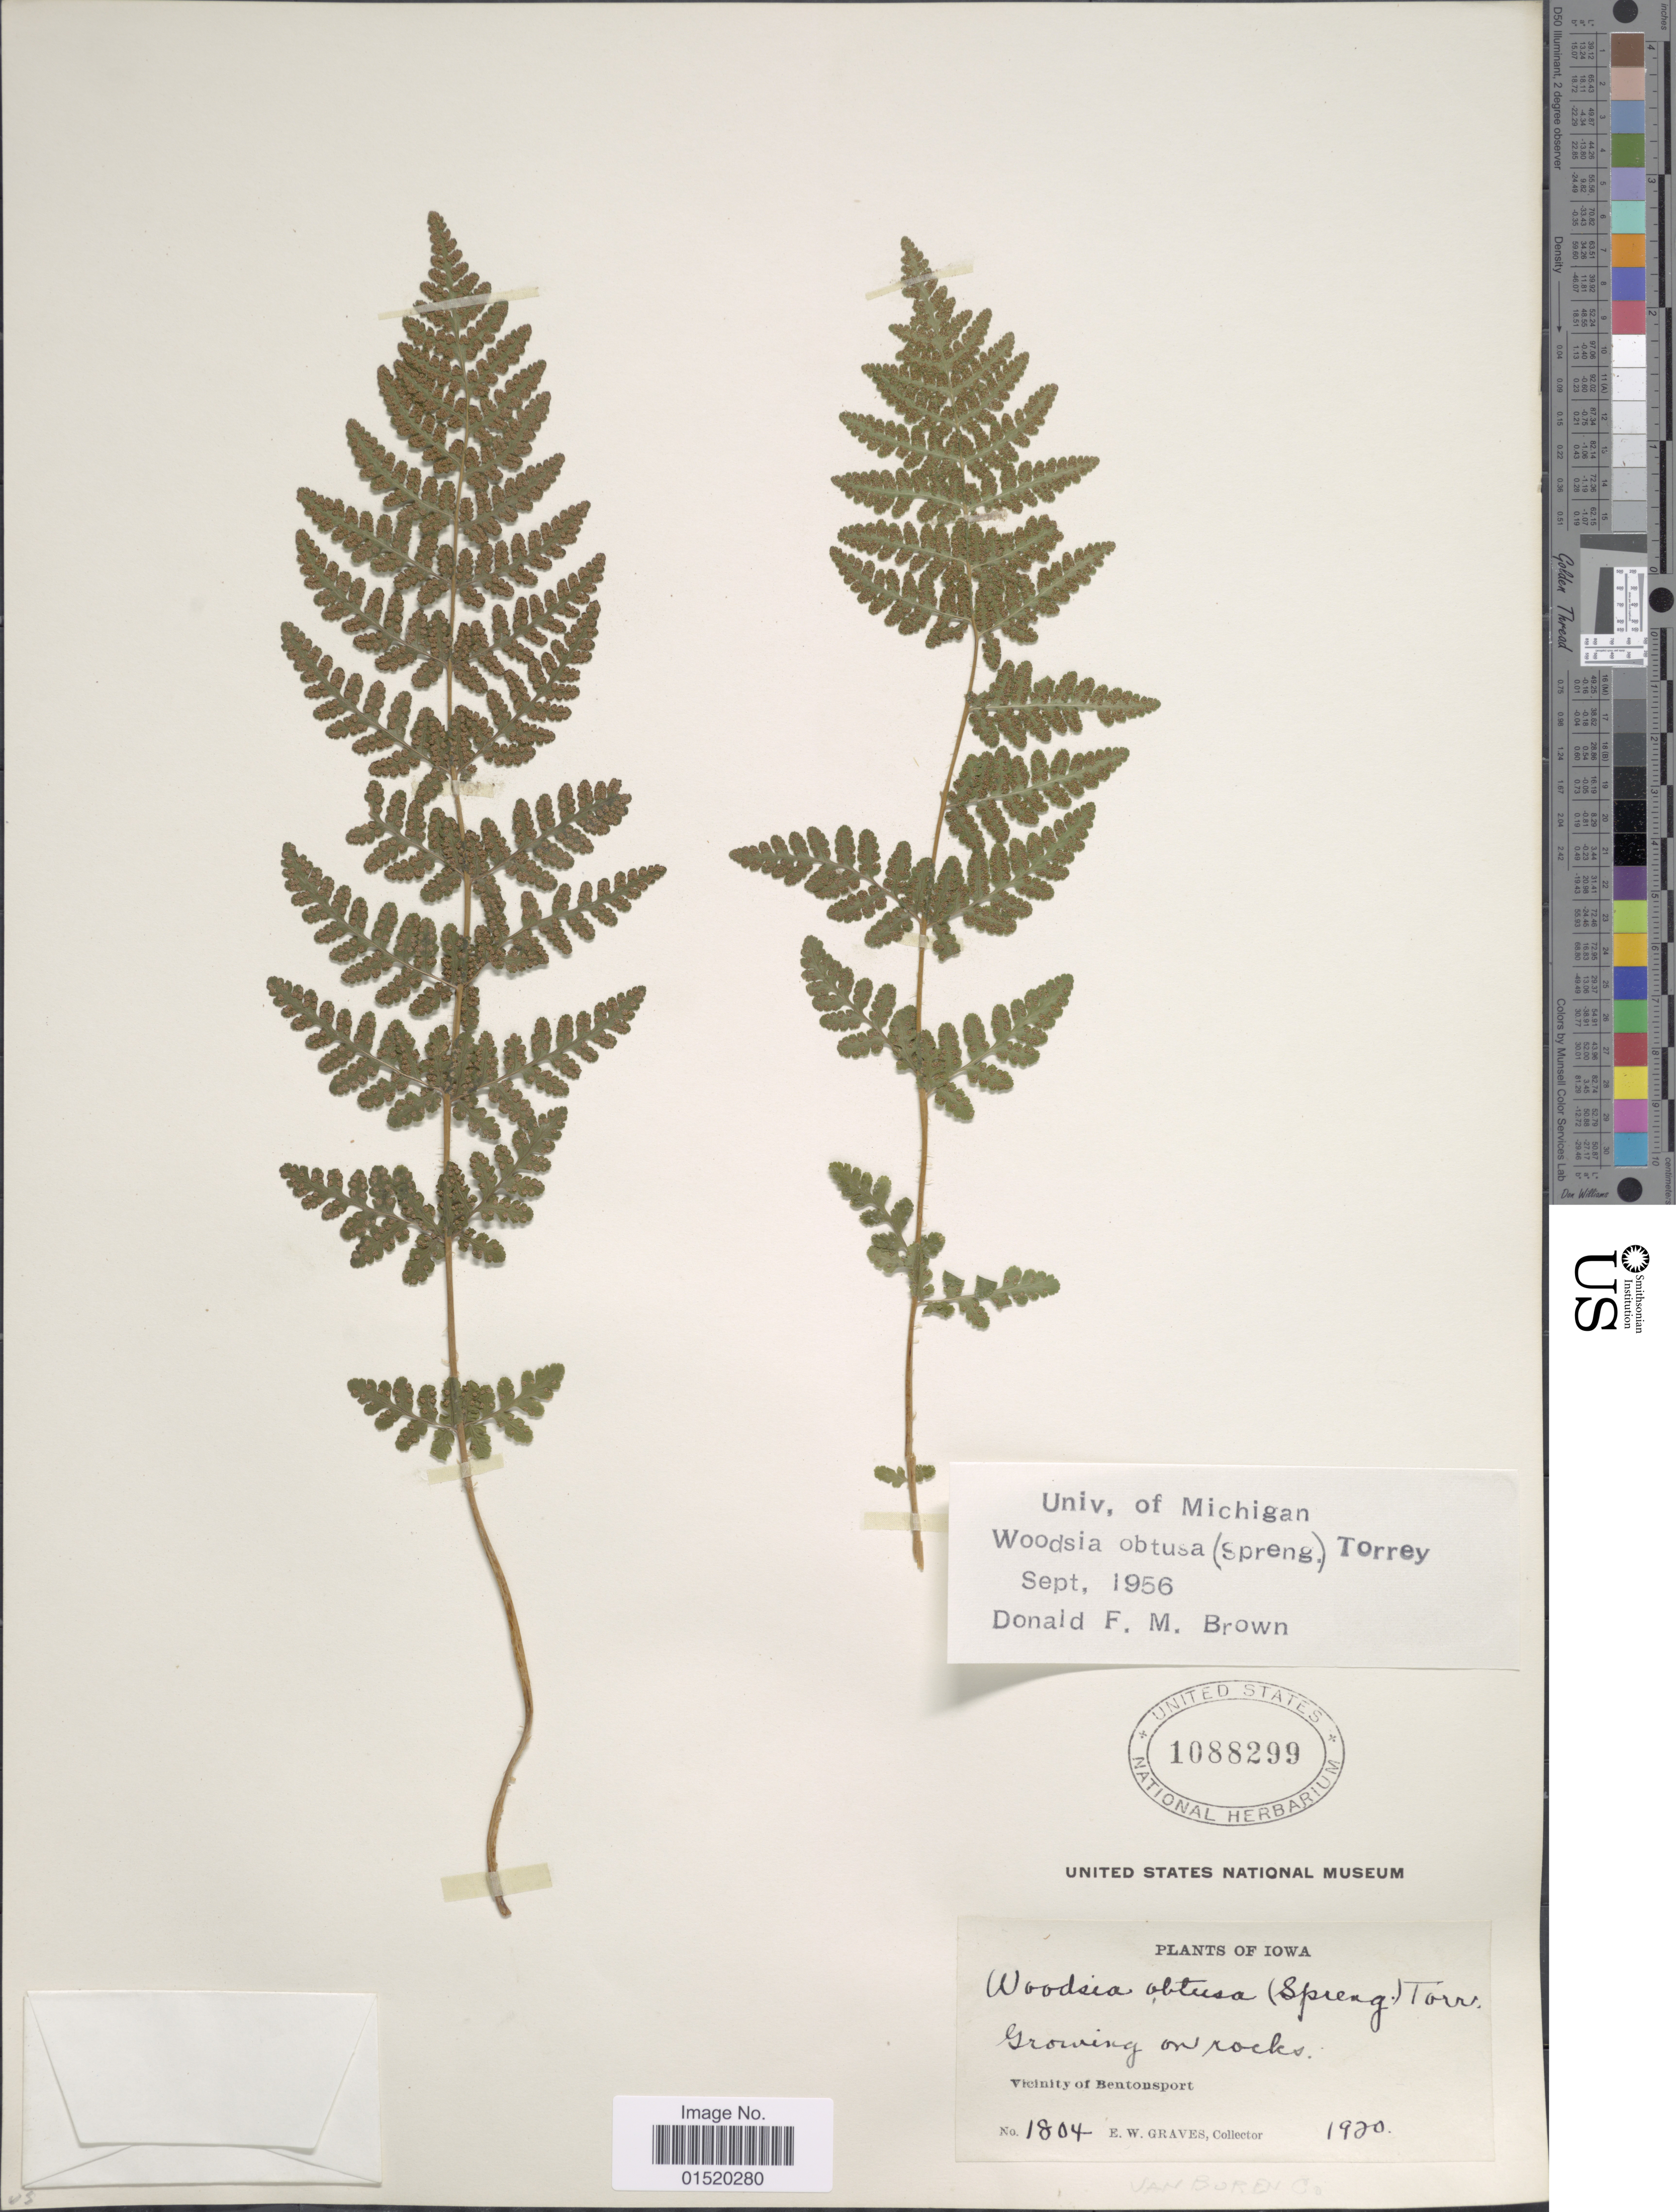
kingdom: Plantae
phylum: Tracheophyta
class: Polypodiopsida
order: Polypodiales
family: Woodsiaceae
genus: Woodsia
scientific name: Woodsia obtusa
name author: (Spreng.) Torr.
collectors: E. Graves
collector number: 1804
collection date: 1920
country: United States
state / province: Iowa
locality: Growing on rocks, Vicinity of Bentonsport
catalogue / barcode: US 1088299